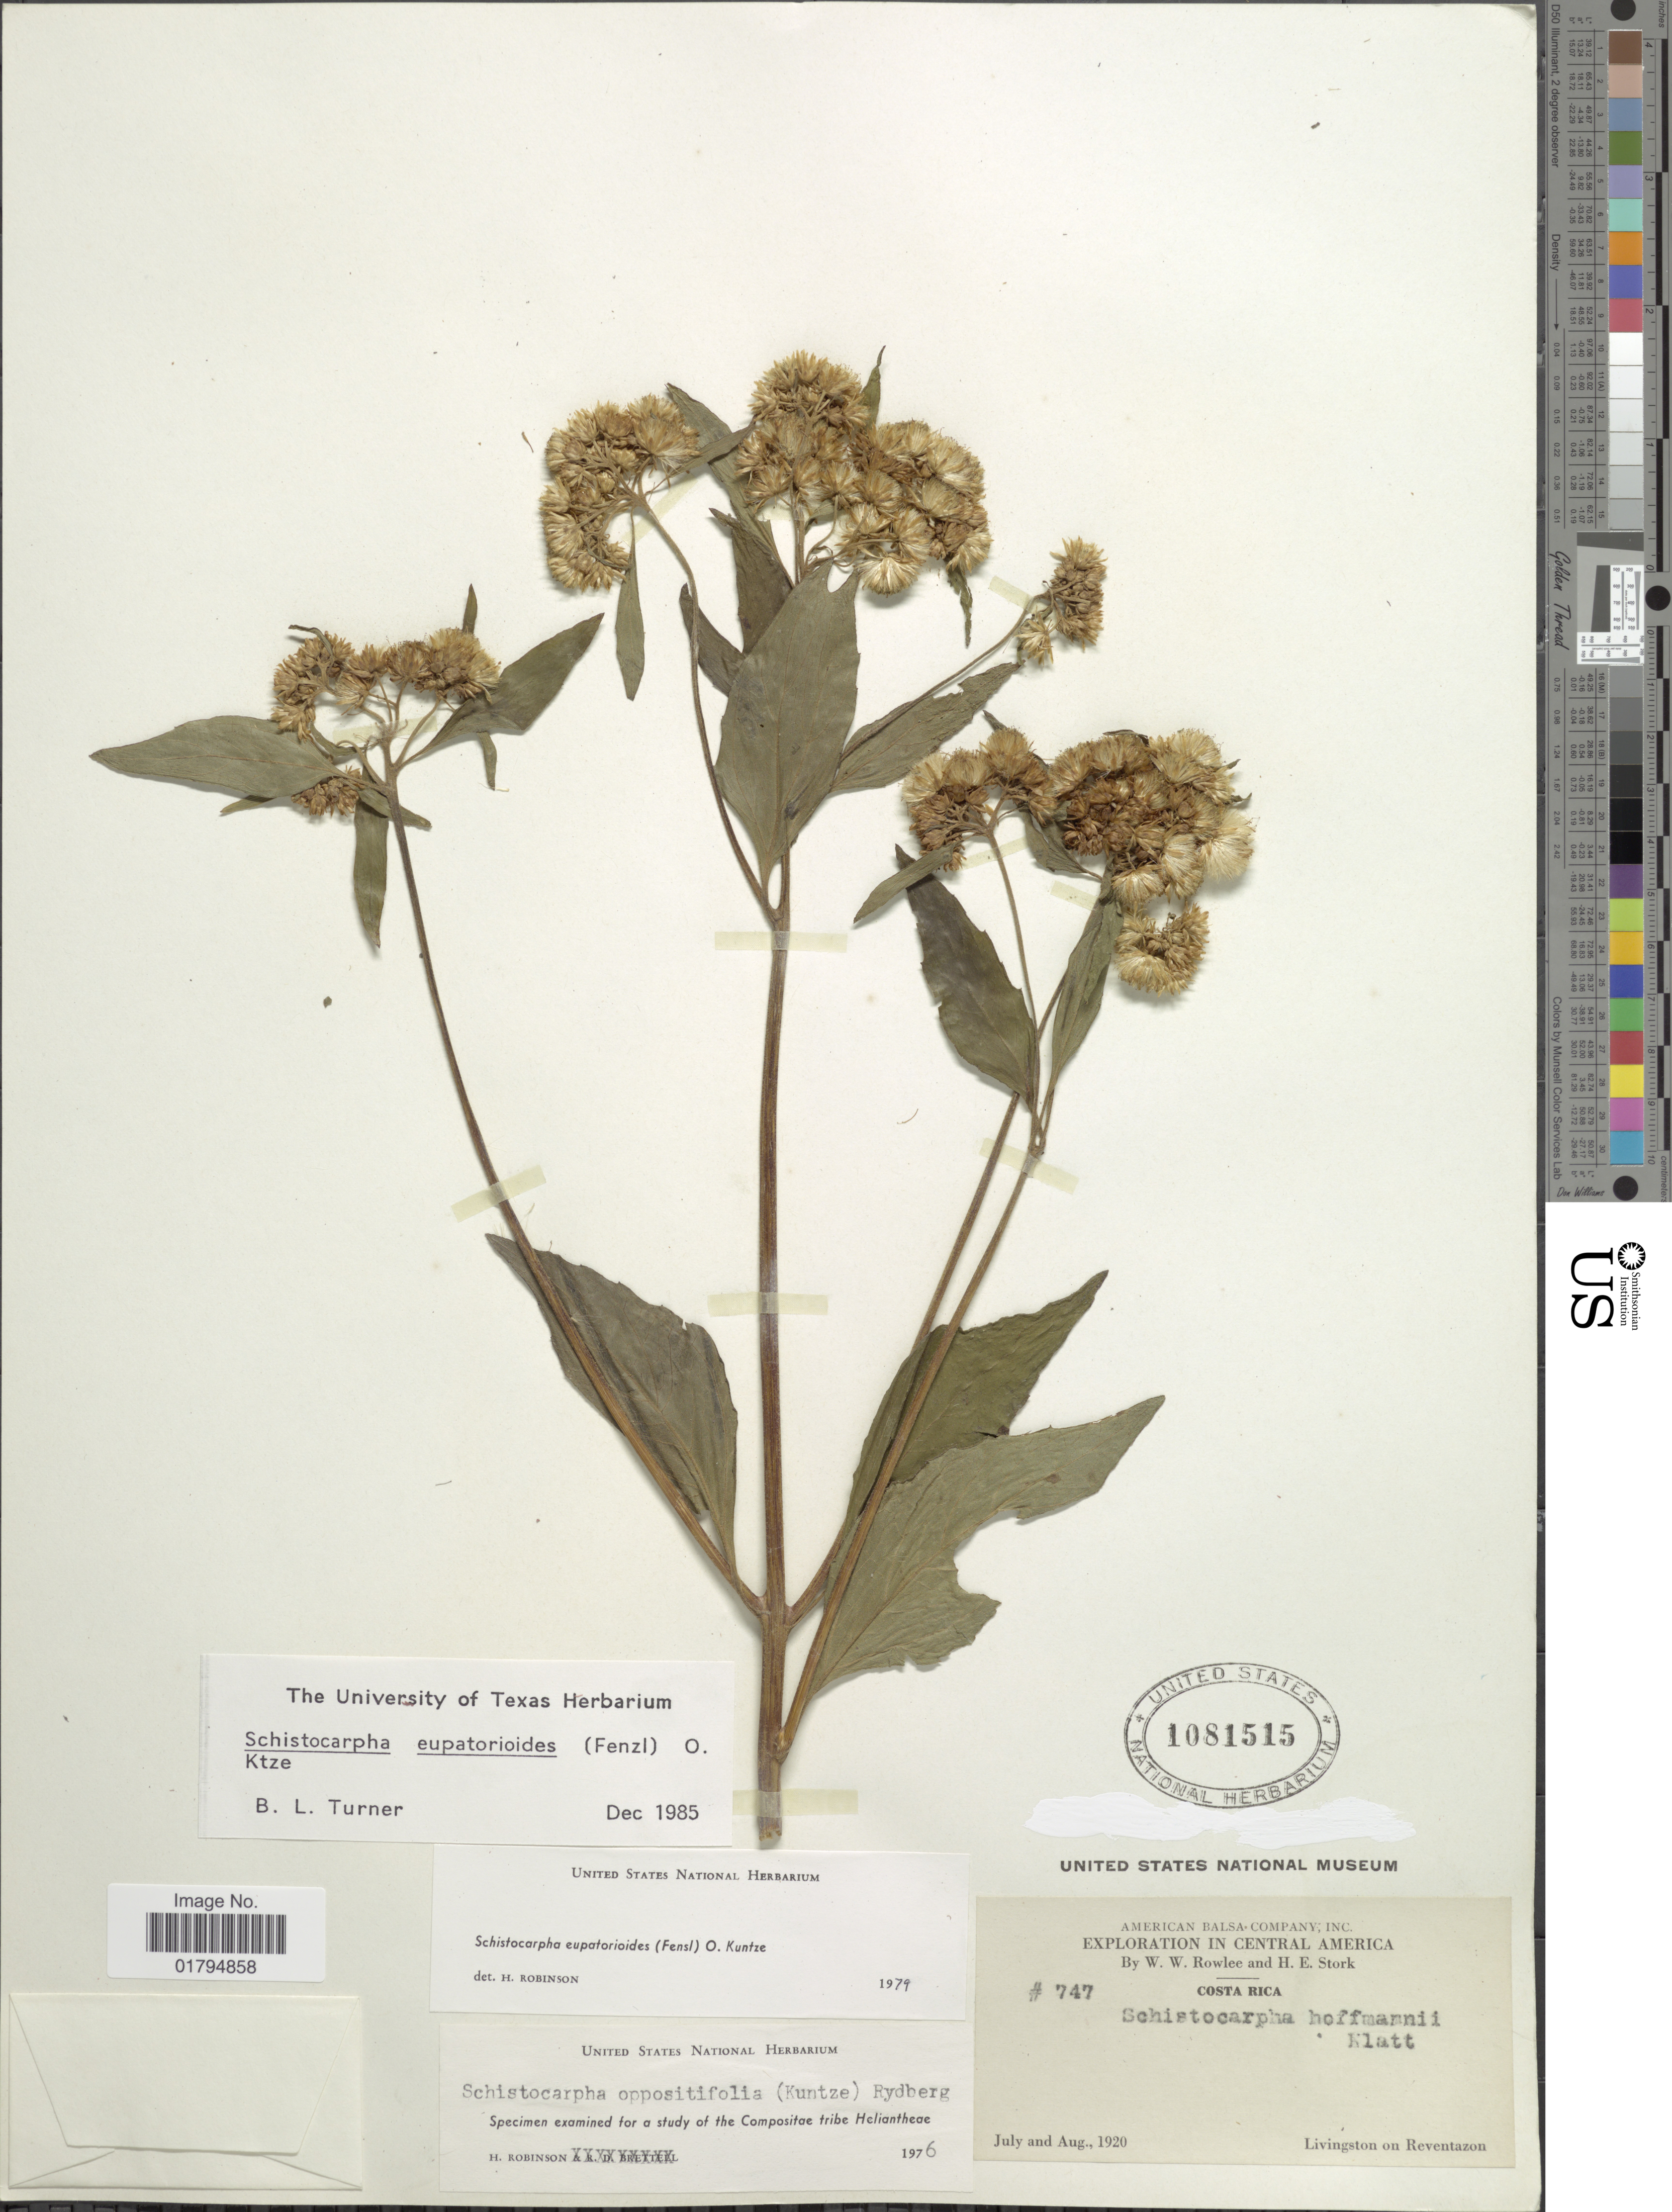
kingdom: Plantae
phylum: Tracheophyta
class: Magnoliopsida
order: Asterales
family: Asteraceae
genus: Schistocarpha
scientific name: Schistocarpha eupatorioides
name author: (Fenzl) Kuntze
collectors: W. W. Rowlee & H. E. Stork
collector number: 747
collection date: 1920-07/1920-08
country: Costa Rica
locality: Livingston on Reventazon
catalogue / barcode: US 1081515